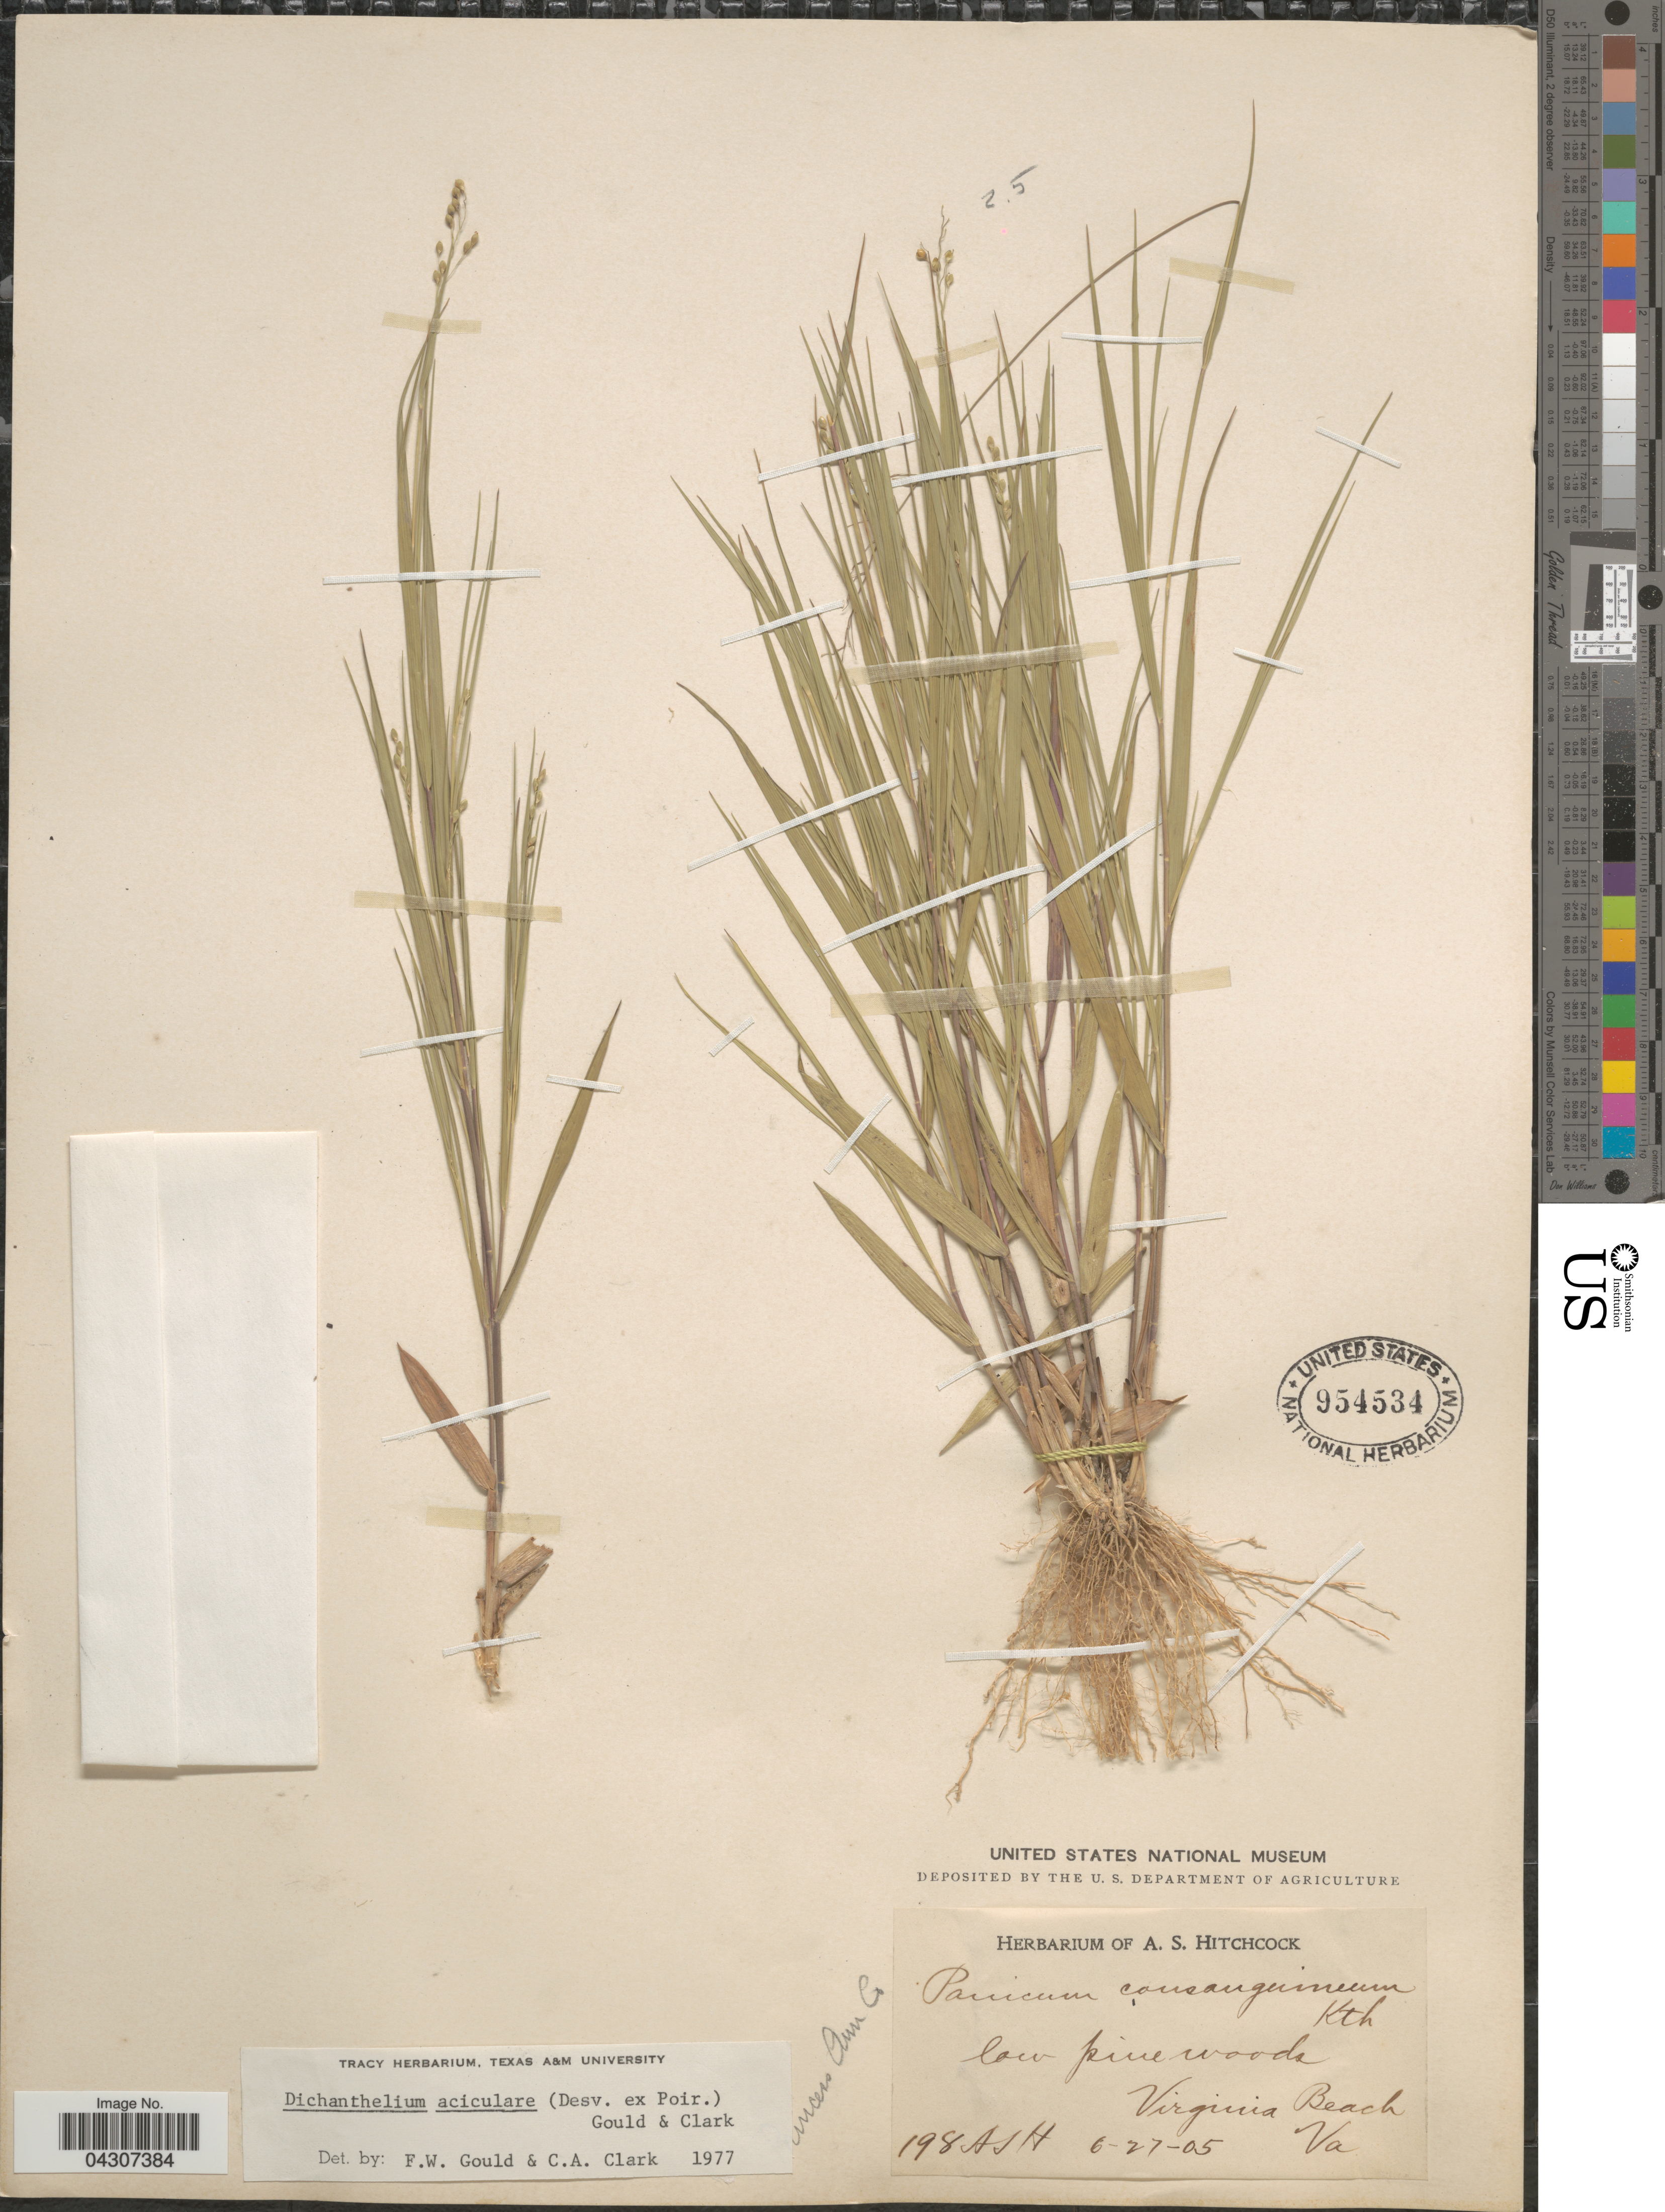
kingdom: Plantae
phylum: Tracheophyta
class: Liliopsida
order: Poales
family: Poaceae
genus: Dichanthelium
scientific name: Dichanthelium aciculare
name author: (Desv. ex Poir.) Gould & C.A. Clark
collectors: A. S. Hitchcock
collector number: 198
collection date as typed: Transcribed d/m/y: 27/6/5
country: United States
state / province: Virginia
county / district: City of Virginia Beach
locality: Low pine woods. Virginia Beach.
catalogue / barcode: US 954534